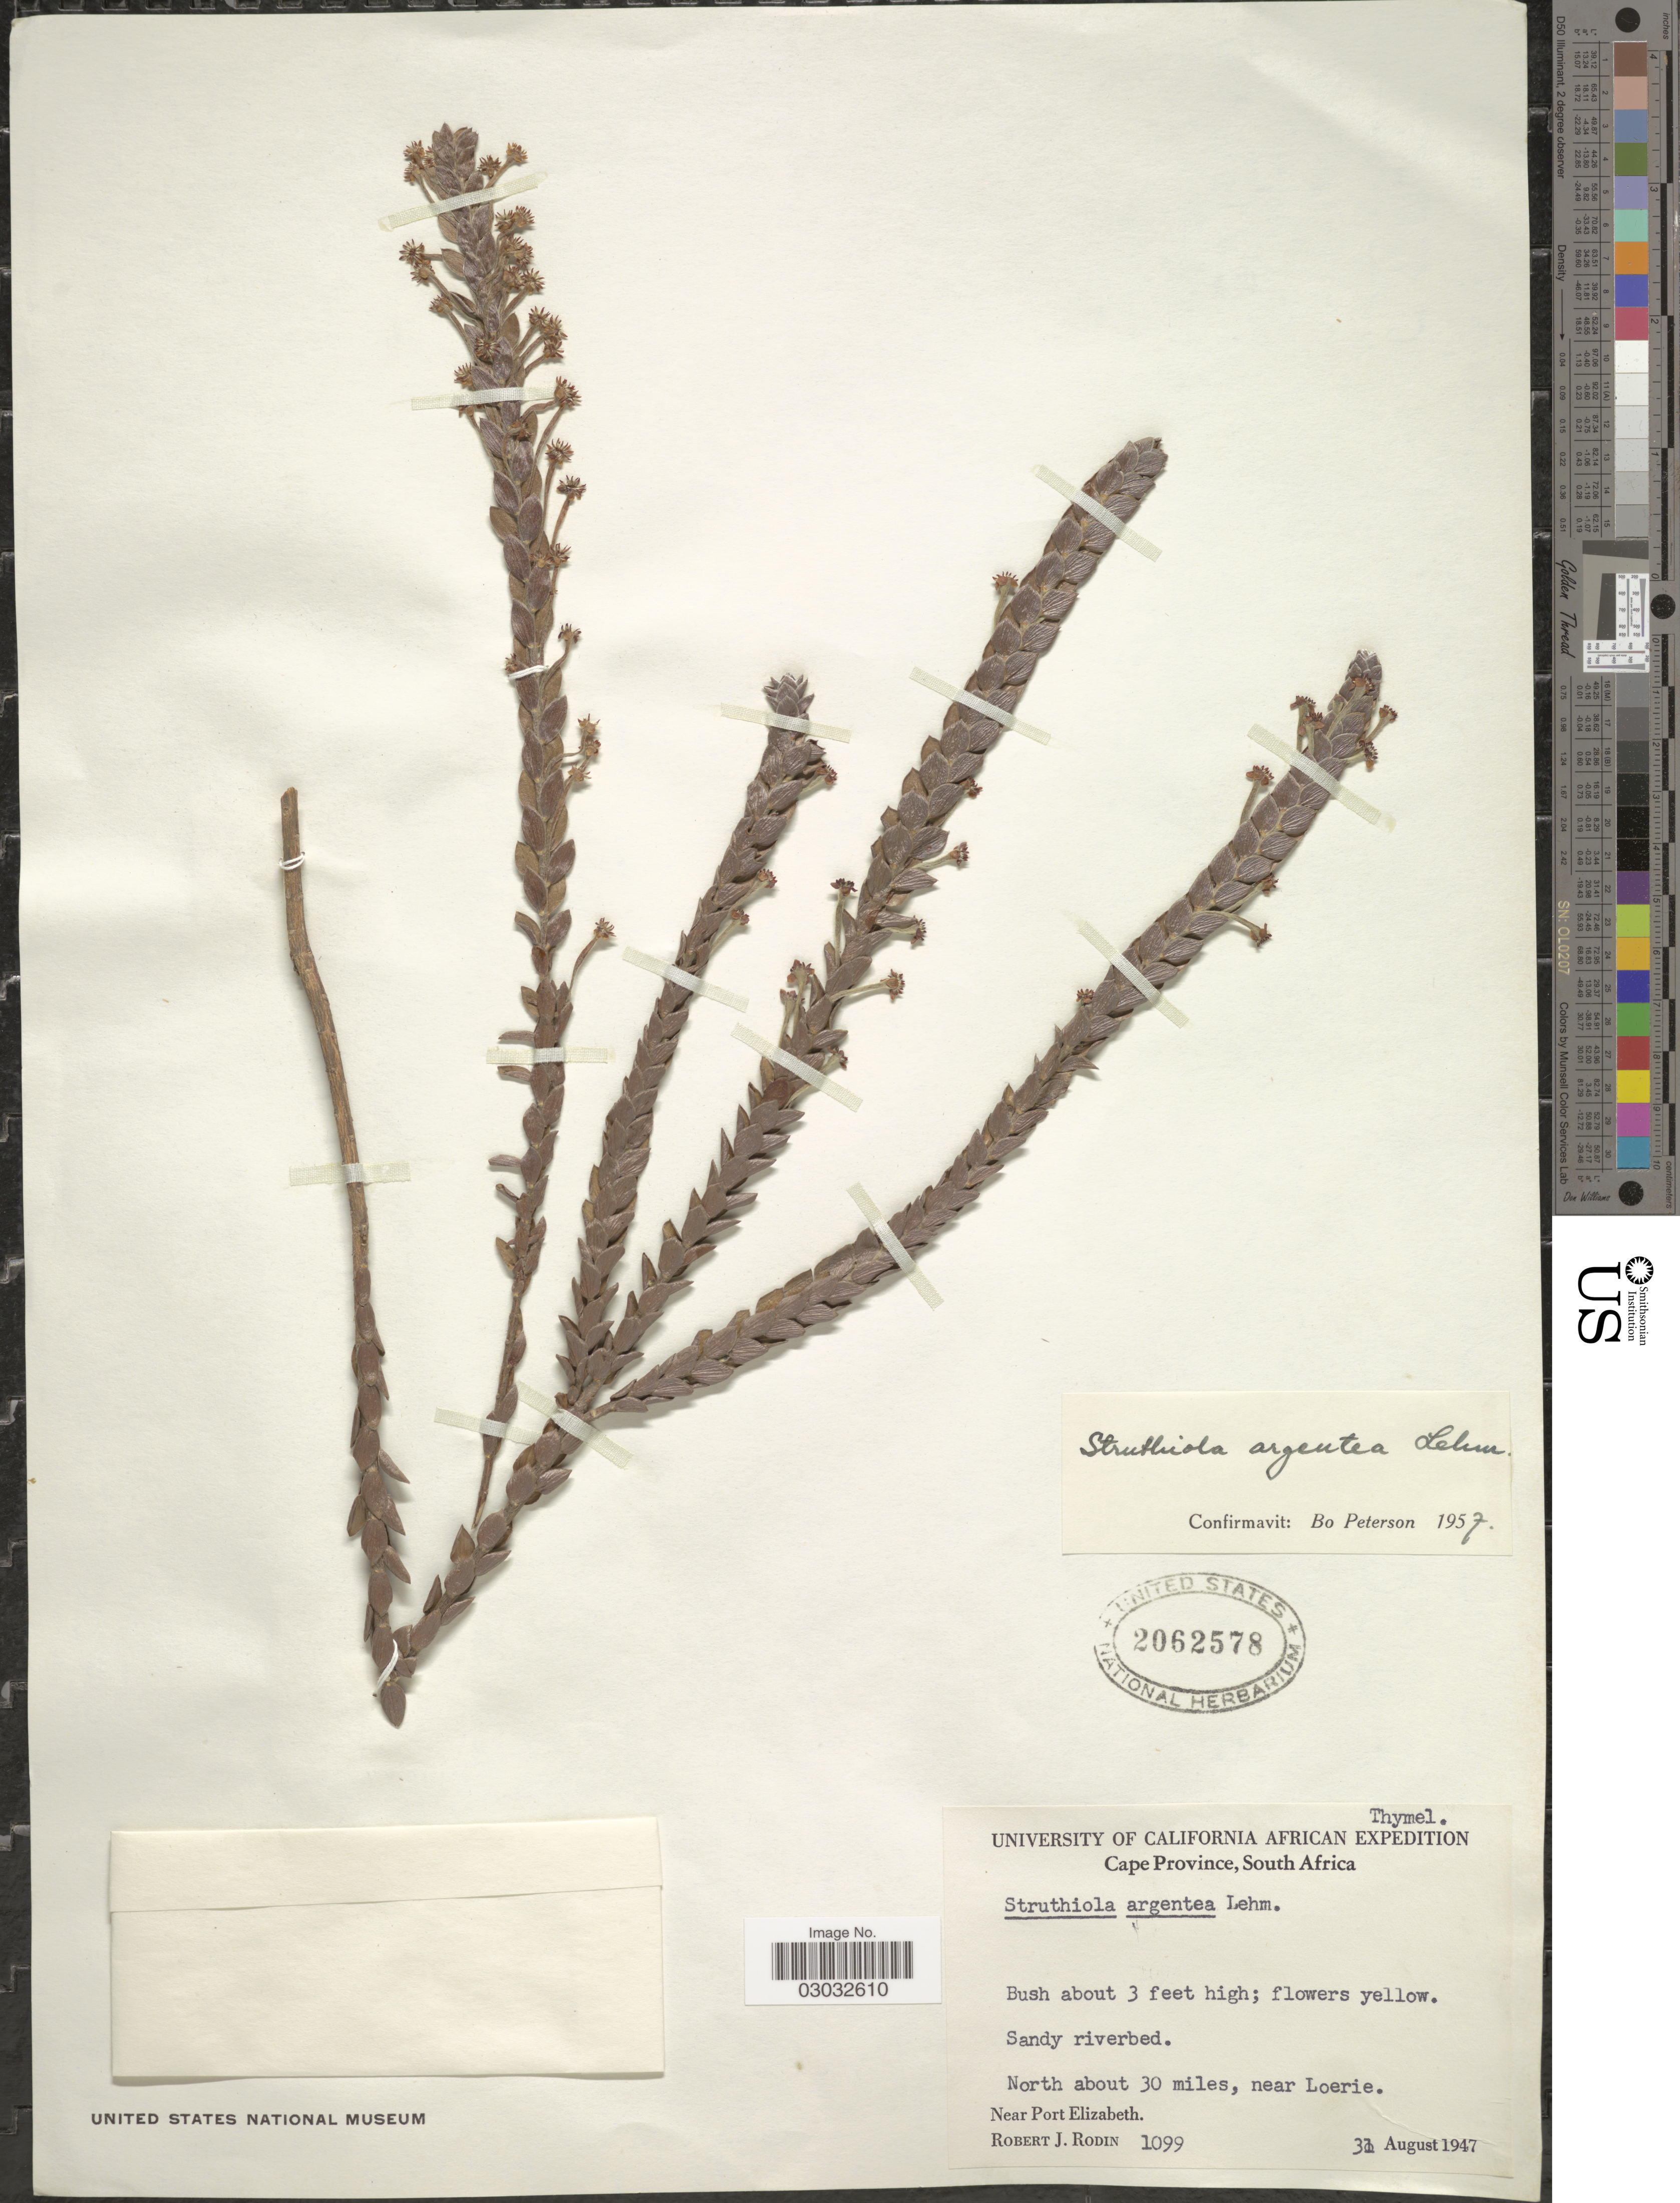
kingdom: Plantae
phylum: Tracheophyta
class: Magnoliopsida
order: Malvales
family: Thymelaeaceae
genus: Struthiola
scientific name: Struthiola argentea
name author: Lehm.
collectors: R. J. Rodin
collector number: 1099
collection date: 1947-08-31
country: South Africa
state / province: Eastern Cape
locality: North about 30 miles, near Loerie. Near Port Elizabeth.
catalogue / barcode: US 2062578